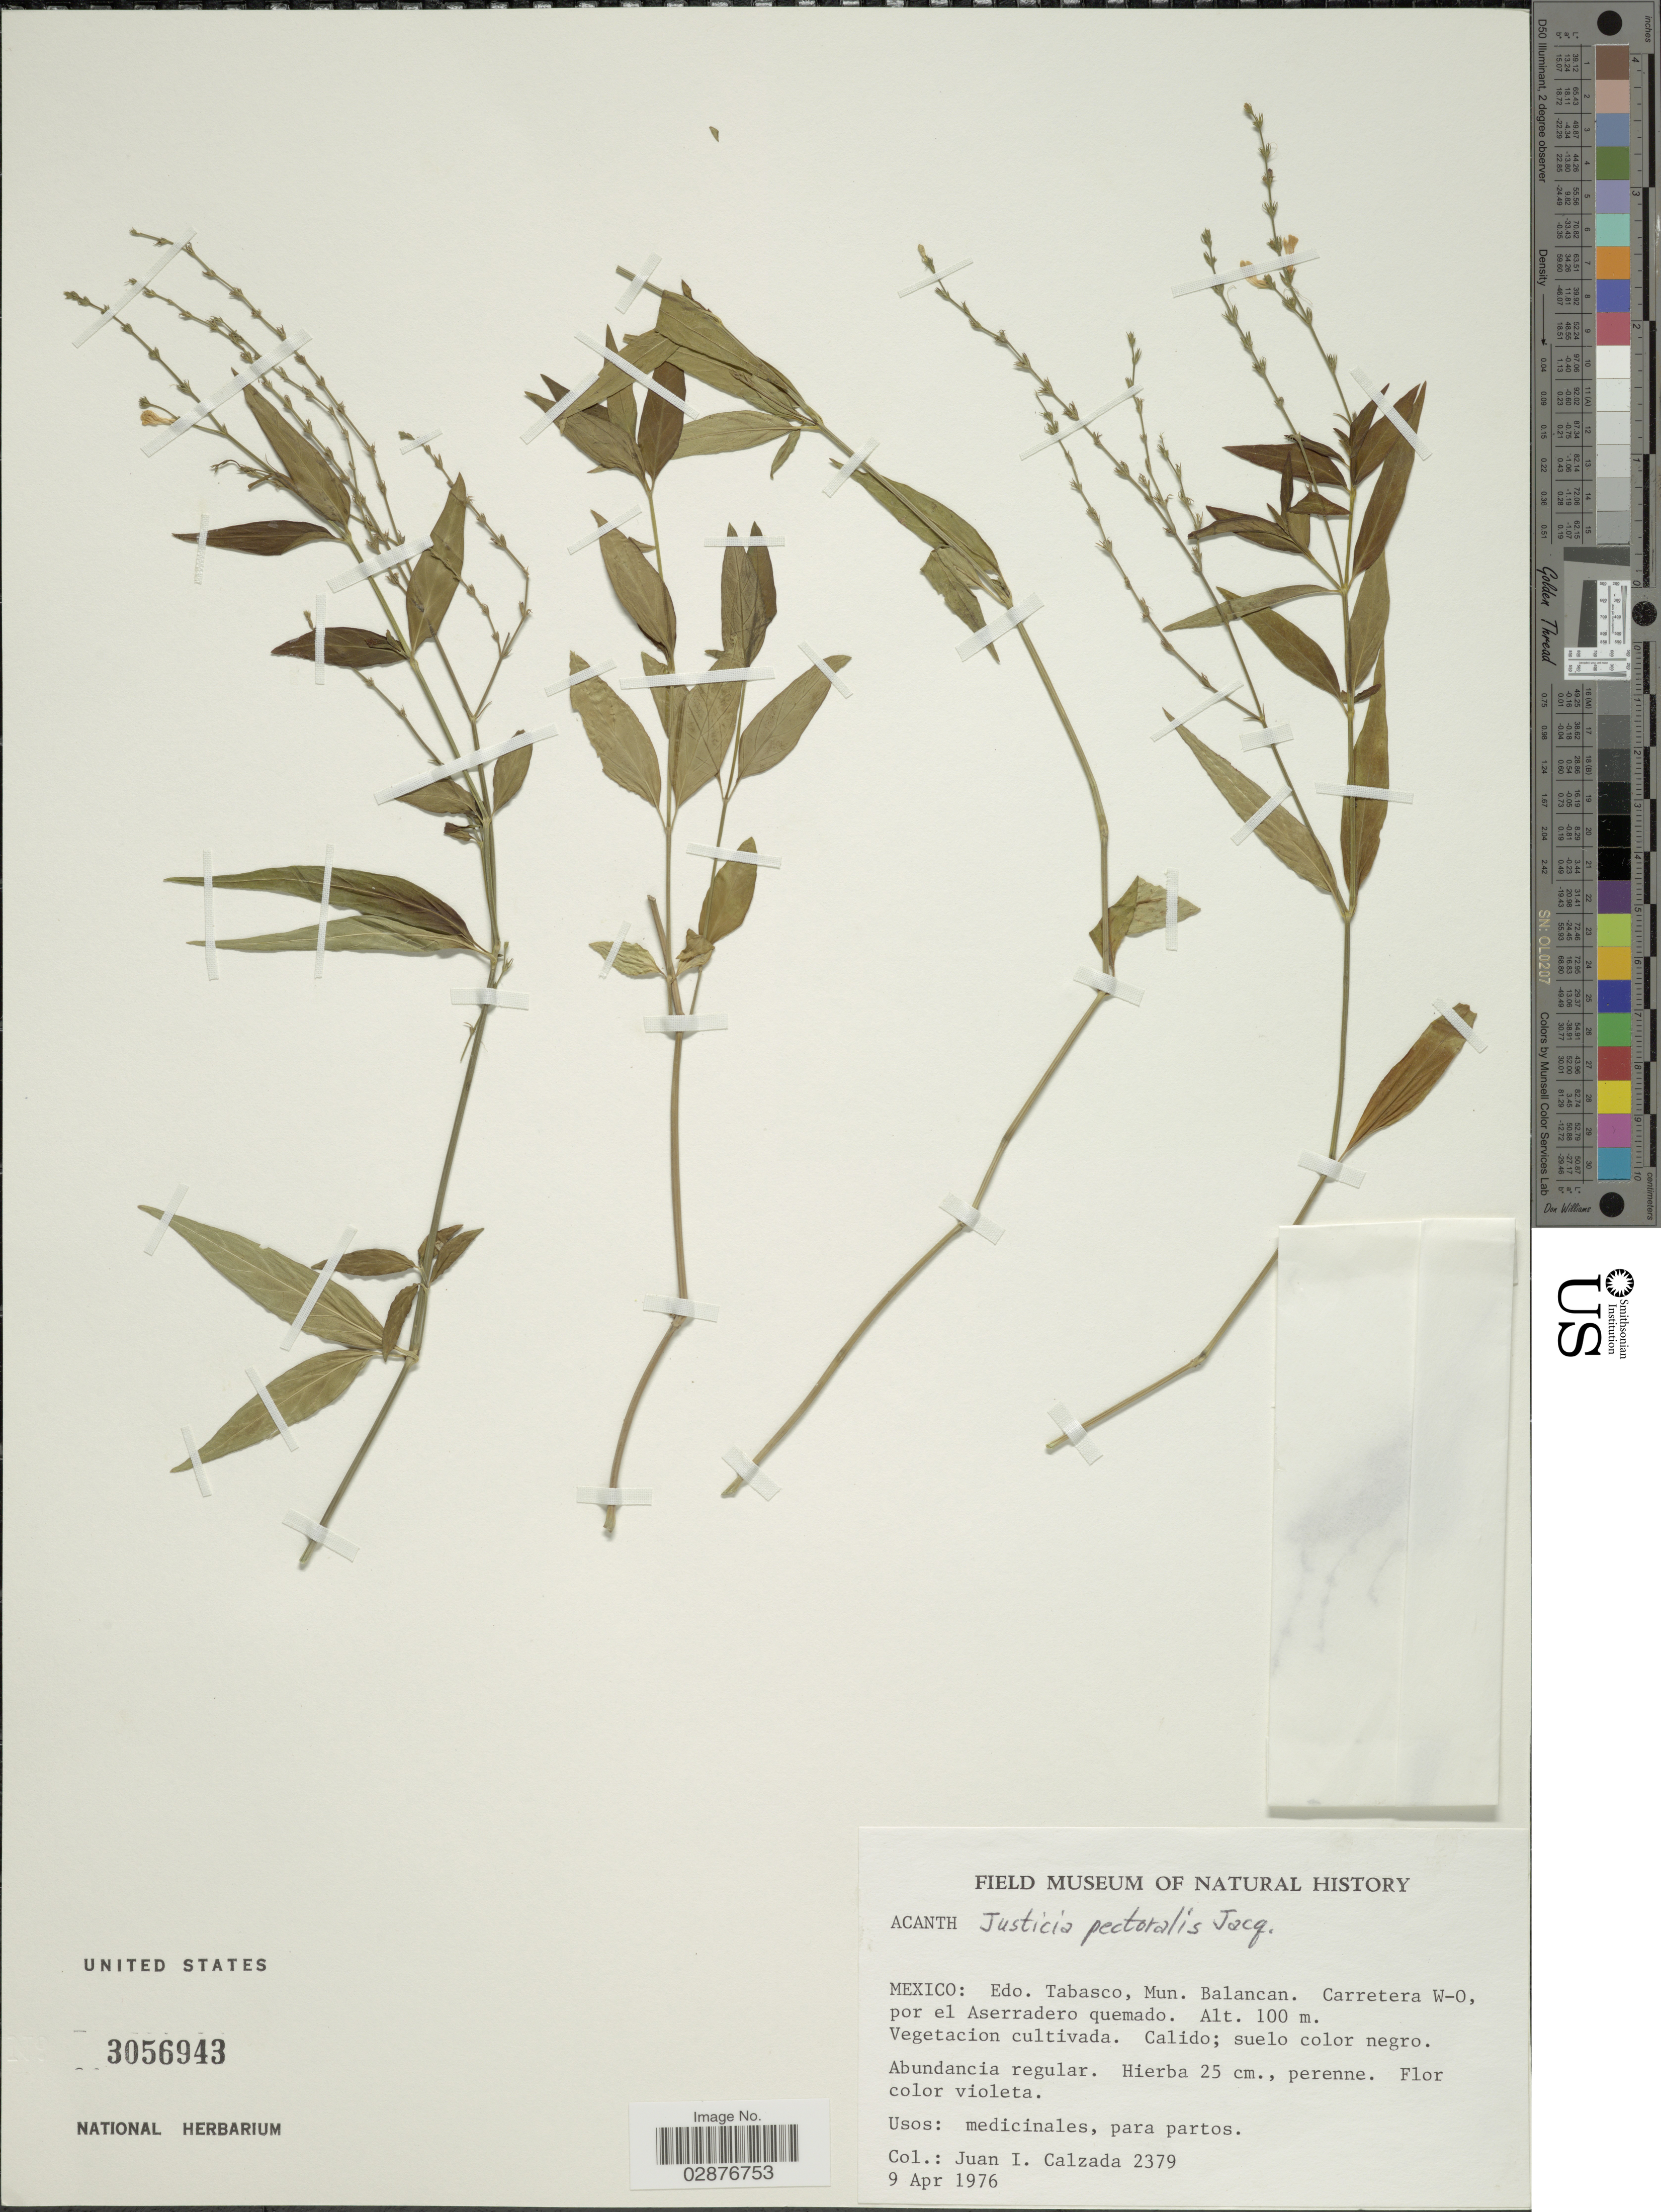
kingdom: Plantae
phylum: Tracheophyta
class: Magnoliopsida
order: Lamiales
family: Acanthaceae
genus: Justicia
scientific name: Justicia pectoralis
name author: Jacq.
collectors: J. I. Calzada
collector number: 2379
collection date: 1976-04-09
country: Mexico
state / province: Tabasco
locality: Mun. Balancan. Carretera W-O, por el Asserradero quemado.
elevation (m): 100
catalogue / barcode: US 3056943